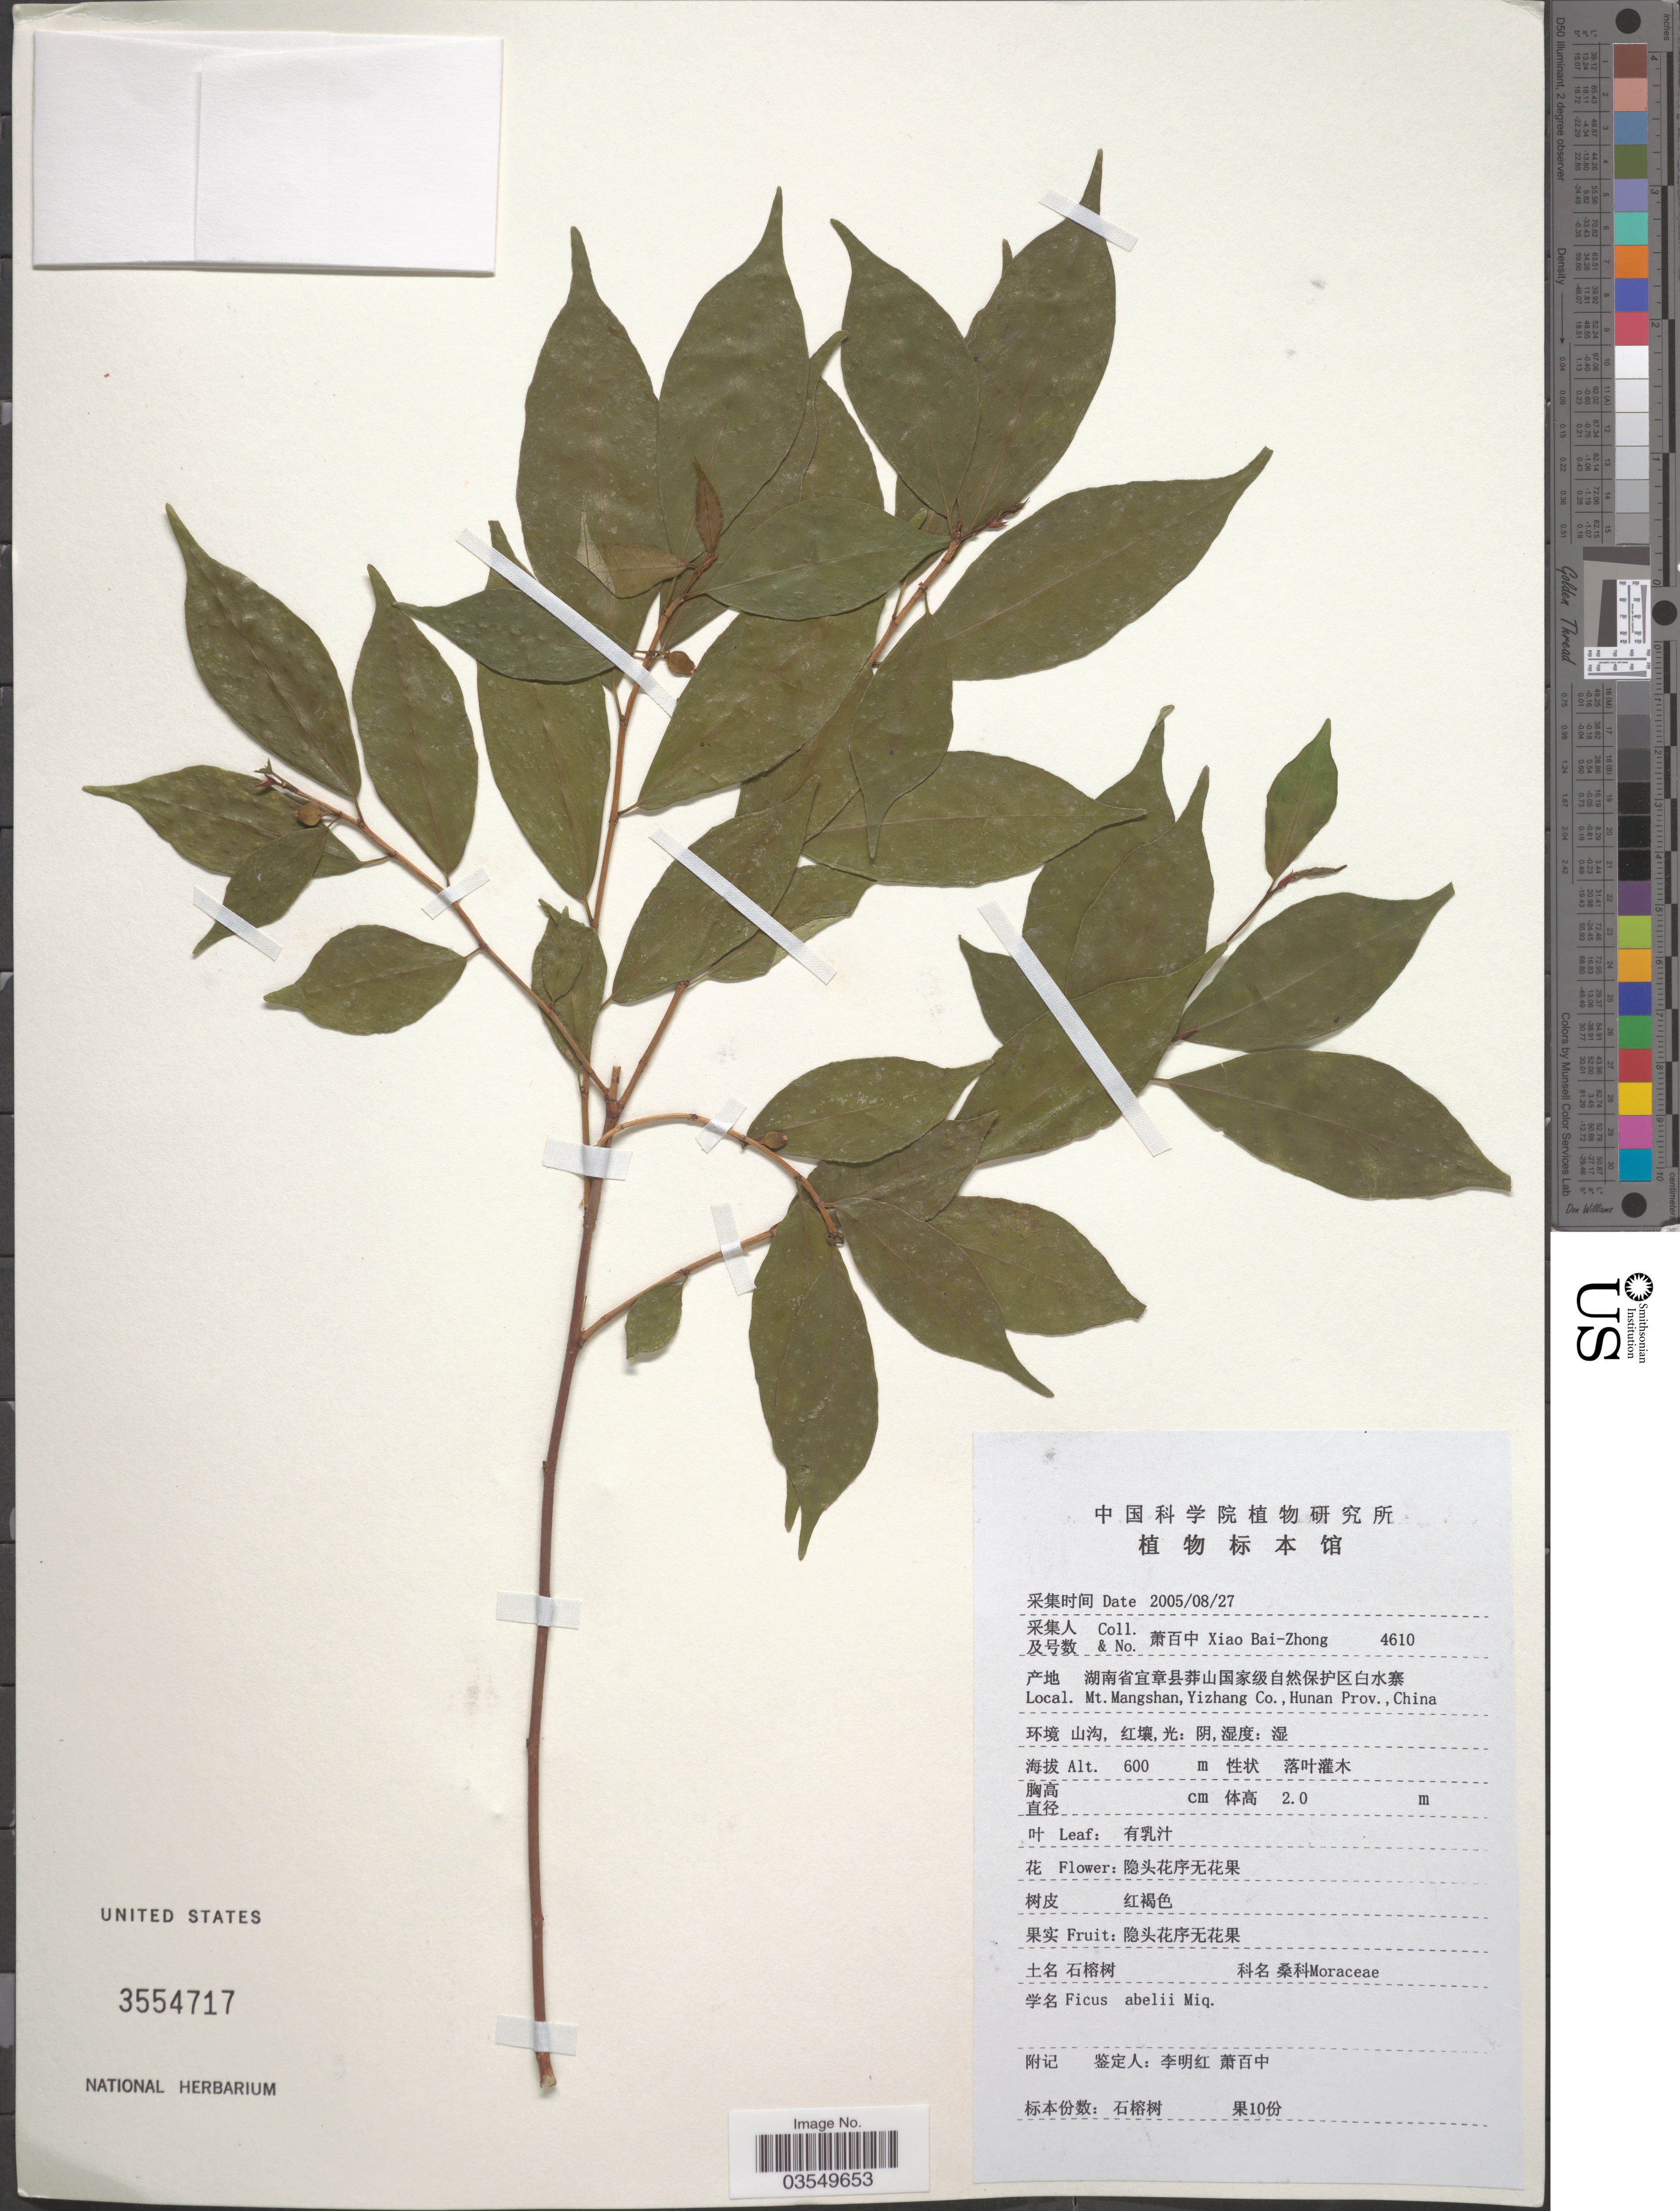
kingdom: Plantae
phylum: Tracheophyta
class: Magnoliopsida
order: Rosales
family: Moraceae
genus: Ficus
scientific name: Ficus abelii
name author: Miq.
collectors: B. Z. Xiao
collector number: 4610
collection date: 2005-08-27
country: China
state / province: Hunan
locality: Mt. Mangshan, Yizhang Co.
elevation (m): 600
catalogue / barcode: US 3554717